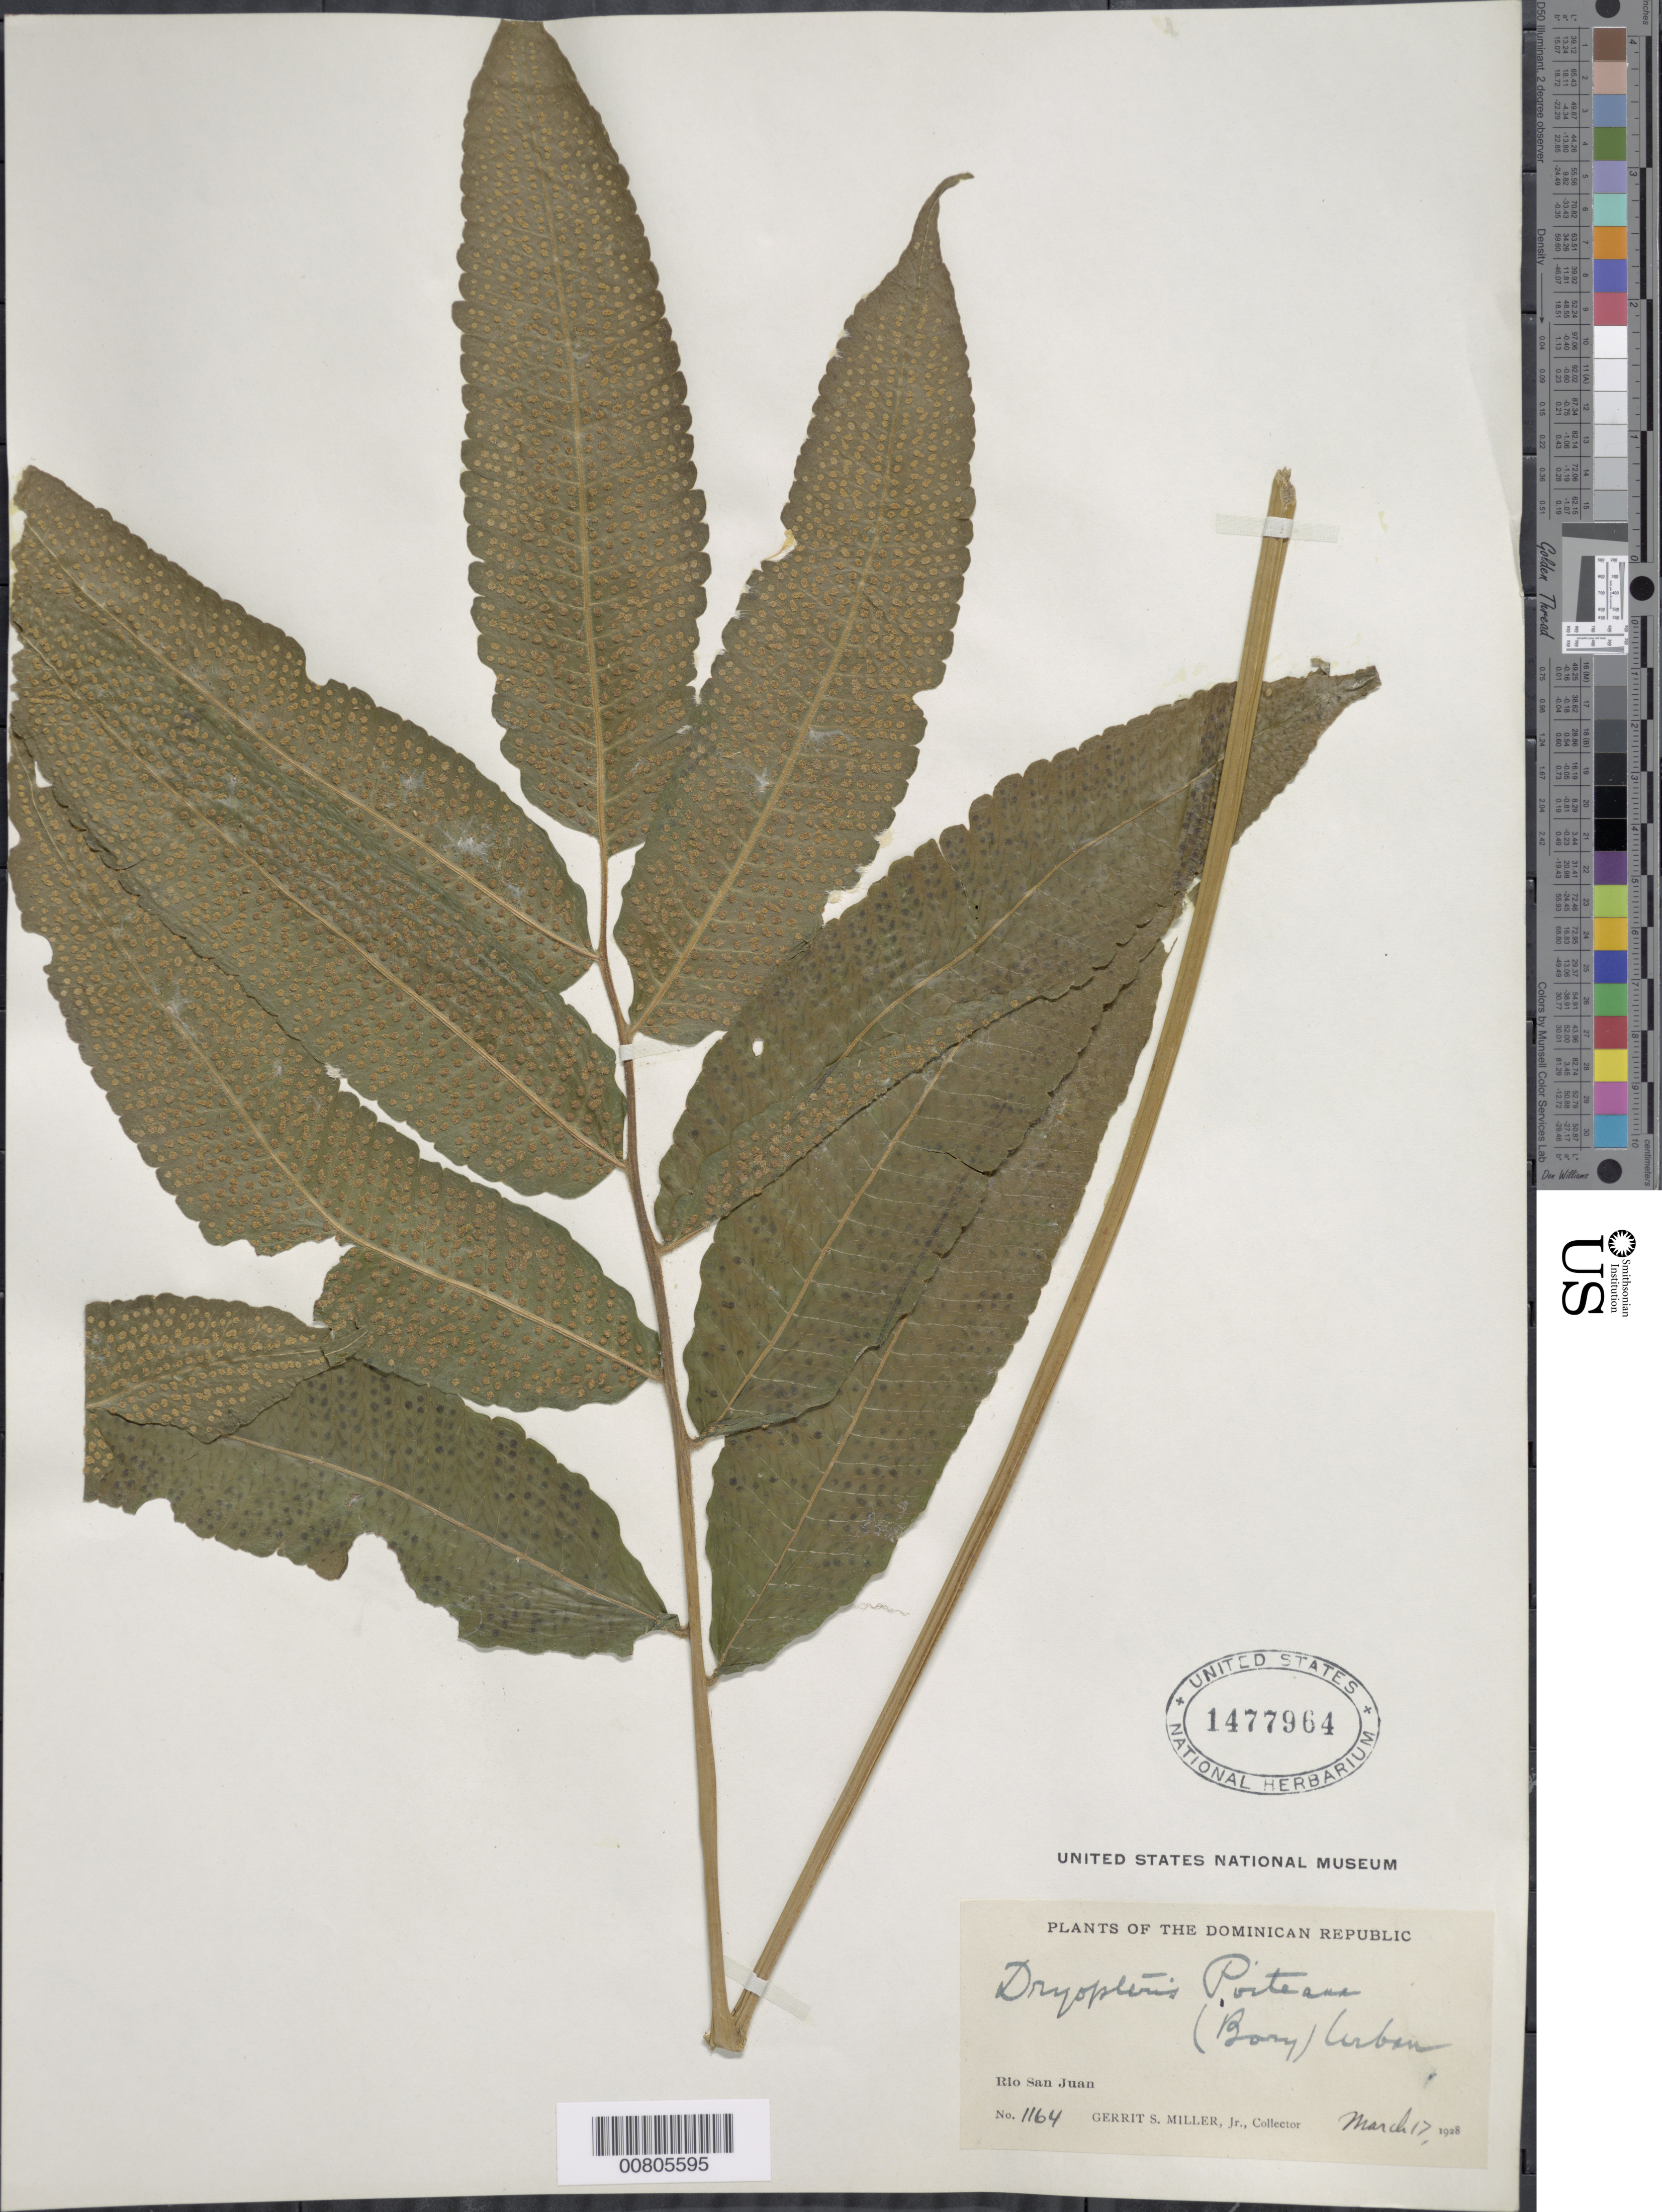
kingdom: Plantae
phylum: Tracheophyta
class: Polypodiopsida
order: Polypodiales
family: Thelypteridaceae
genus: Goniopteris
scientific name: Goniopteris poiteana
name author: (Bory) Ching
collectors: G. S. Miller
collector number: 1164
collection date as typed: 17 Mar 1928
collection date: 1928-03-17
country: Dominican Republic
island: Hispaniola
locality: Río San Juan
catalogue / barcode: US 1477964